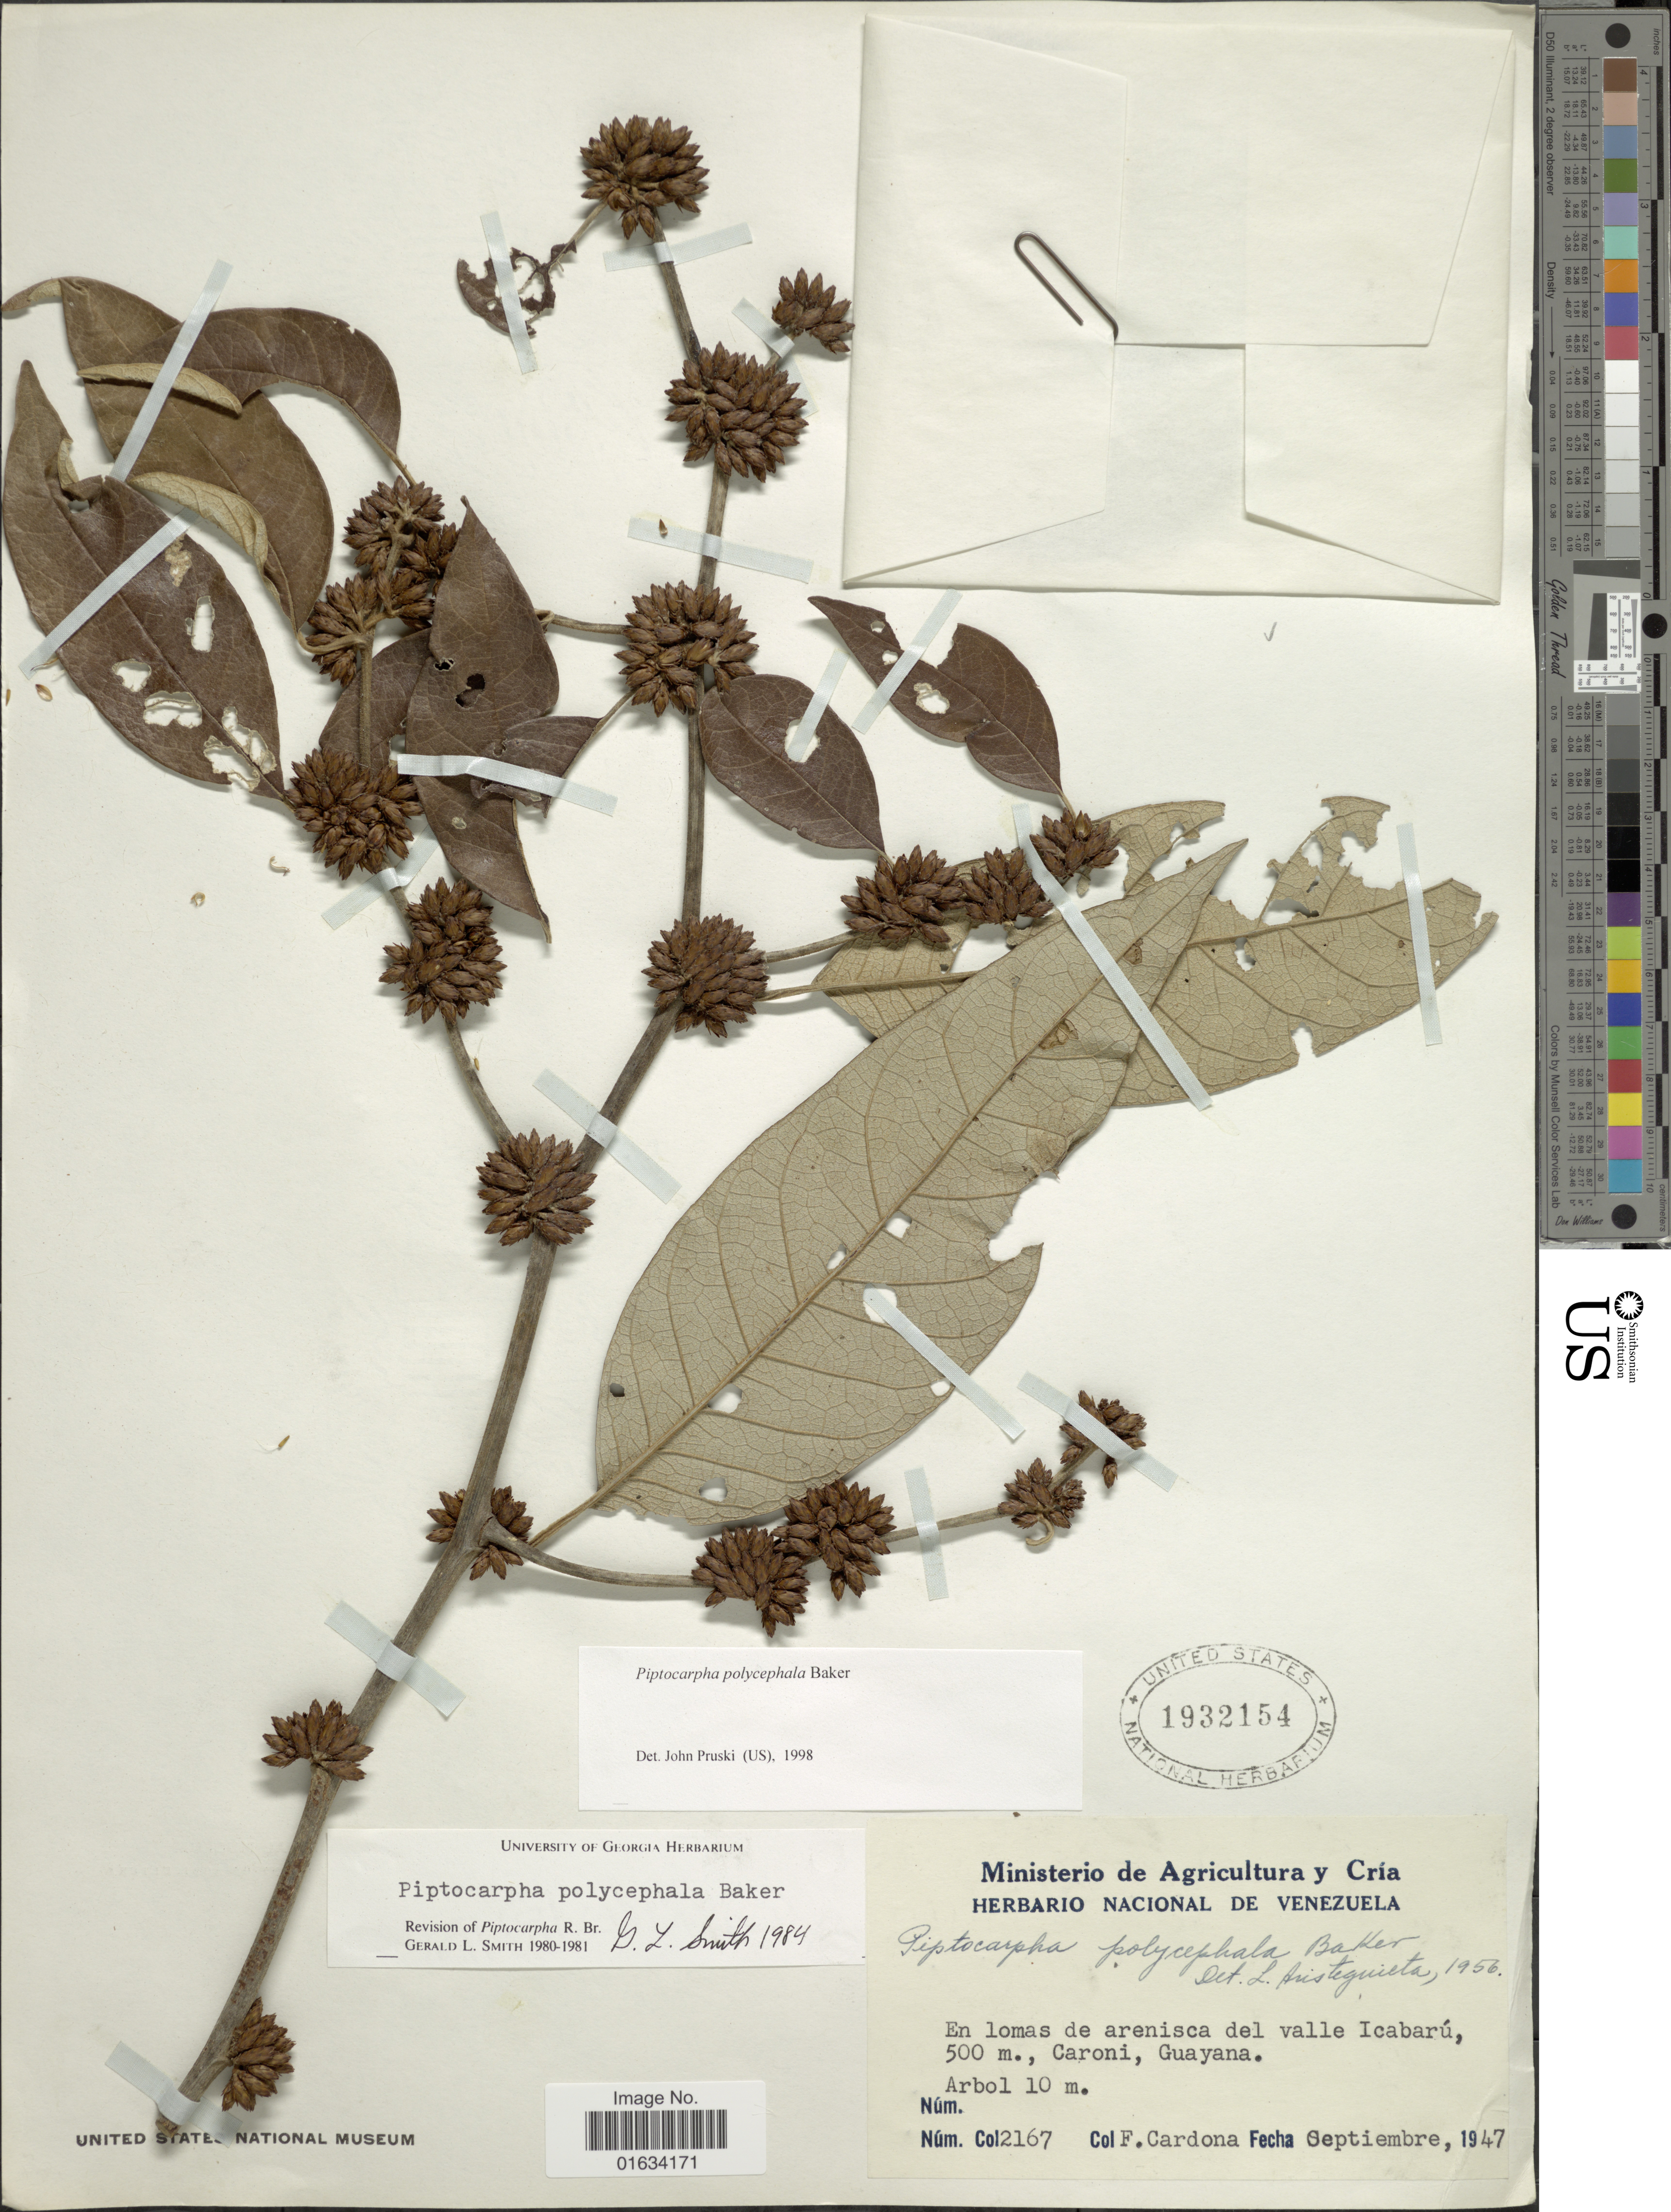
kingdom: Plantae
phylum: Tracheophyta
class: Magnoliopsida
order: Asterales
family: Asteraceae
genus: Piptocarpha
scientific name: Piptocarpha polycephala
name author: Baker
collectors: F. Cardona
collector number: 2167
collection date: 1947-09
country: Venezuela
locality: Venezuela. En lomas de arenisca del valle Icabaru, Caroni, Guayana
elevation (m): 500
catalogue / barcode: US 1932154